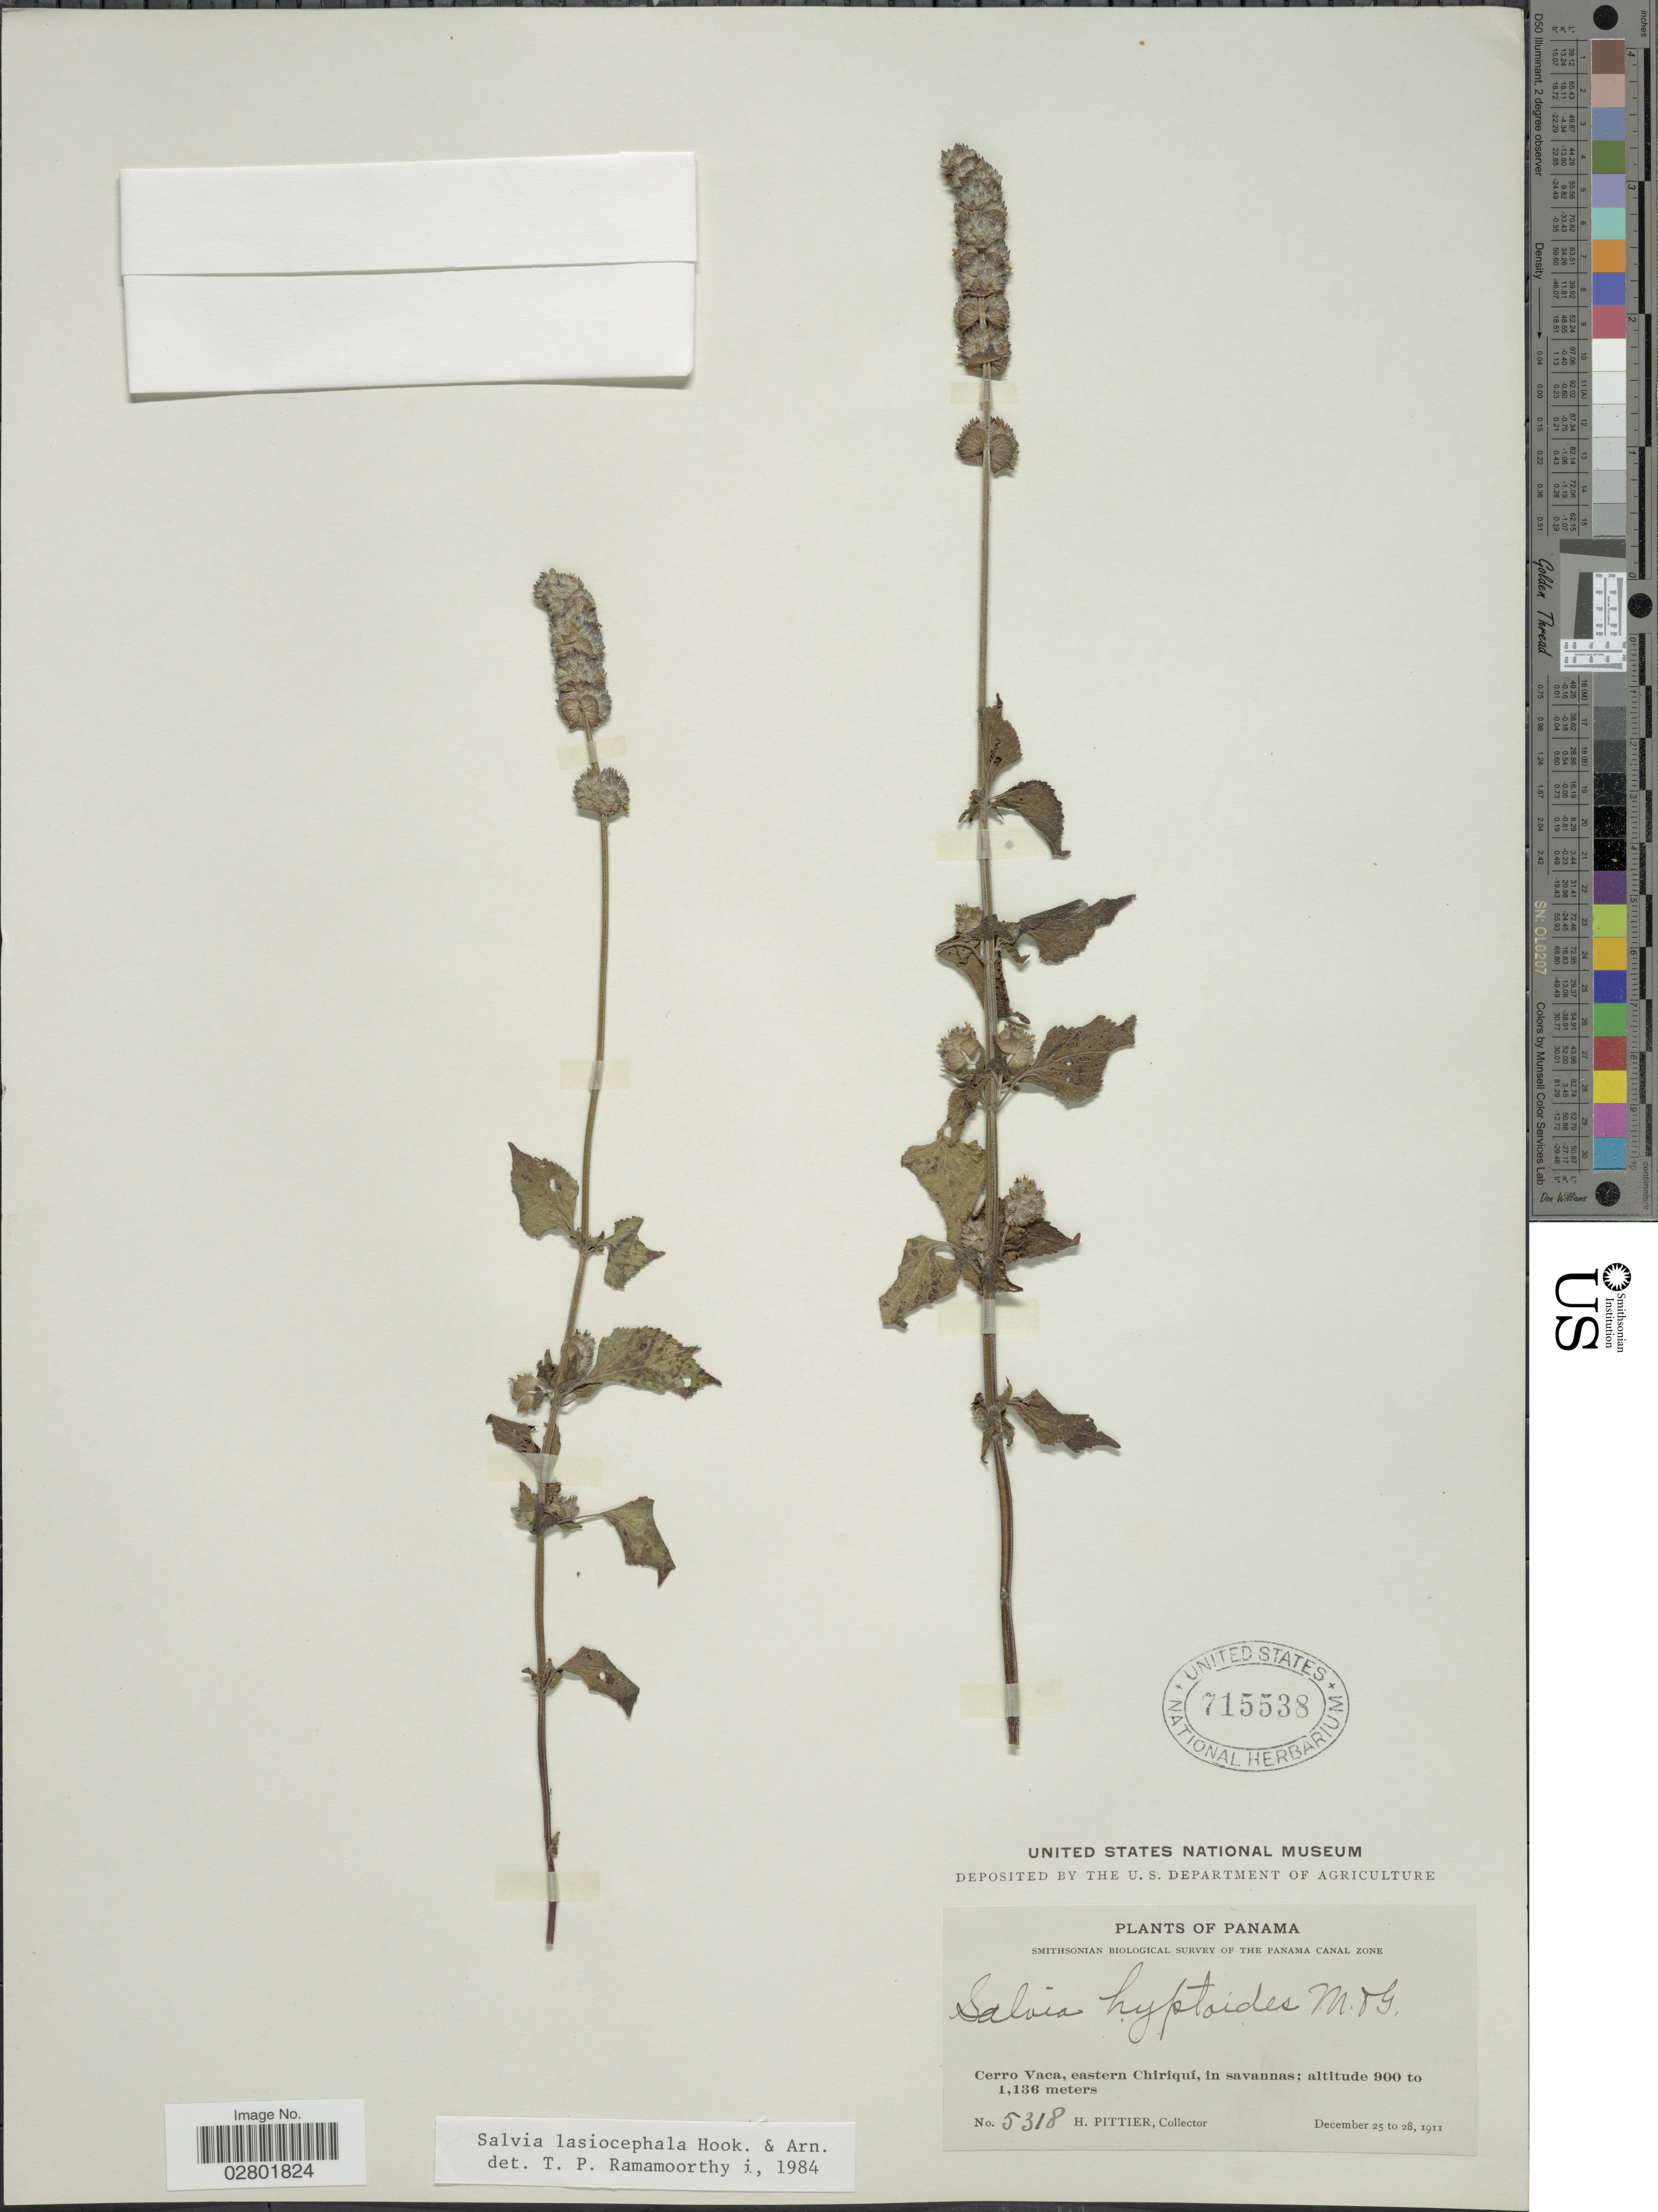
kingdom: Plantae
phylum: Tracheophyta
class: Magnoliopsida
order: Lamiales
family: Lamiaceae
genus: Salvia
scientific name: Salvia lasiocephala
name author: Hook. & Arn.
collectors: H. F. Pittier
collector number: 5318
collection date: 1911-12-25/1911-12-28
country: Panama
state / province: Chiriqui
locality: Cerra Vaca, eastern Chiriqui, in savannas.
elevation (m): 900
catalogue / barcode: US 715538